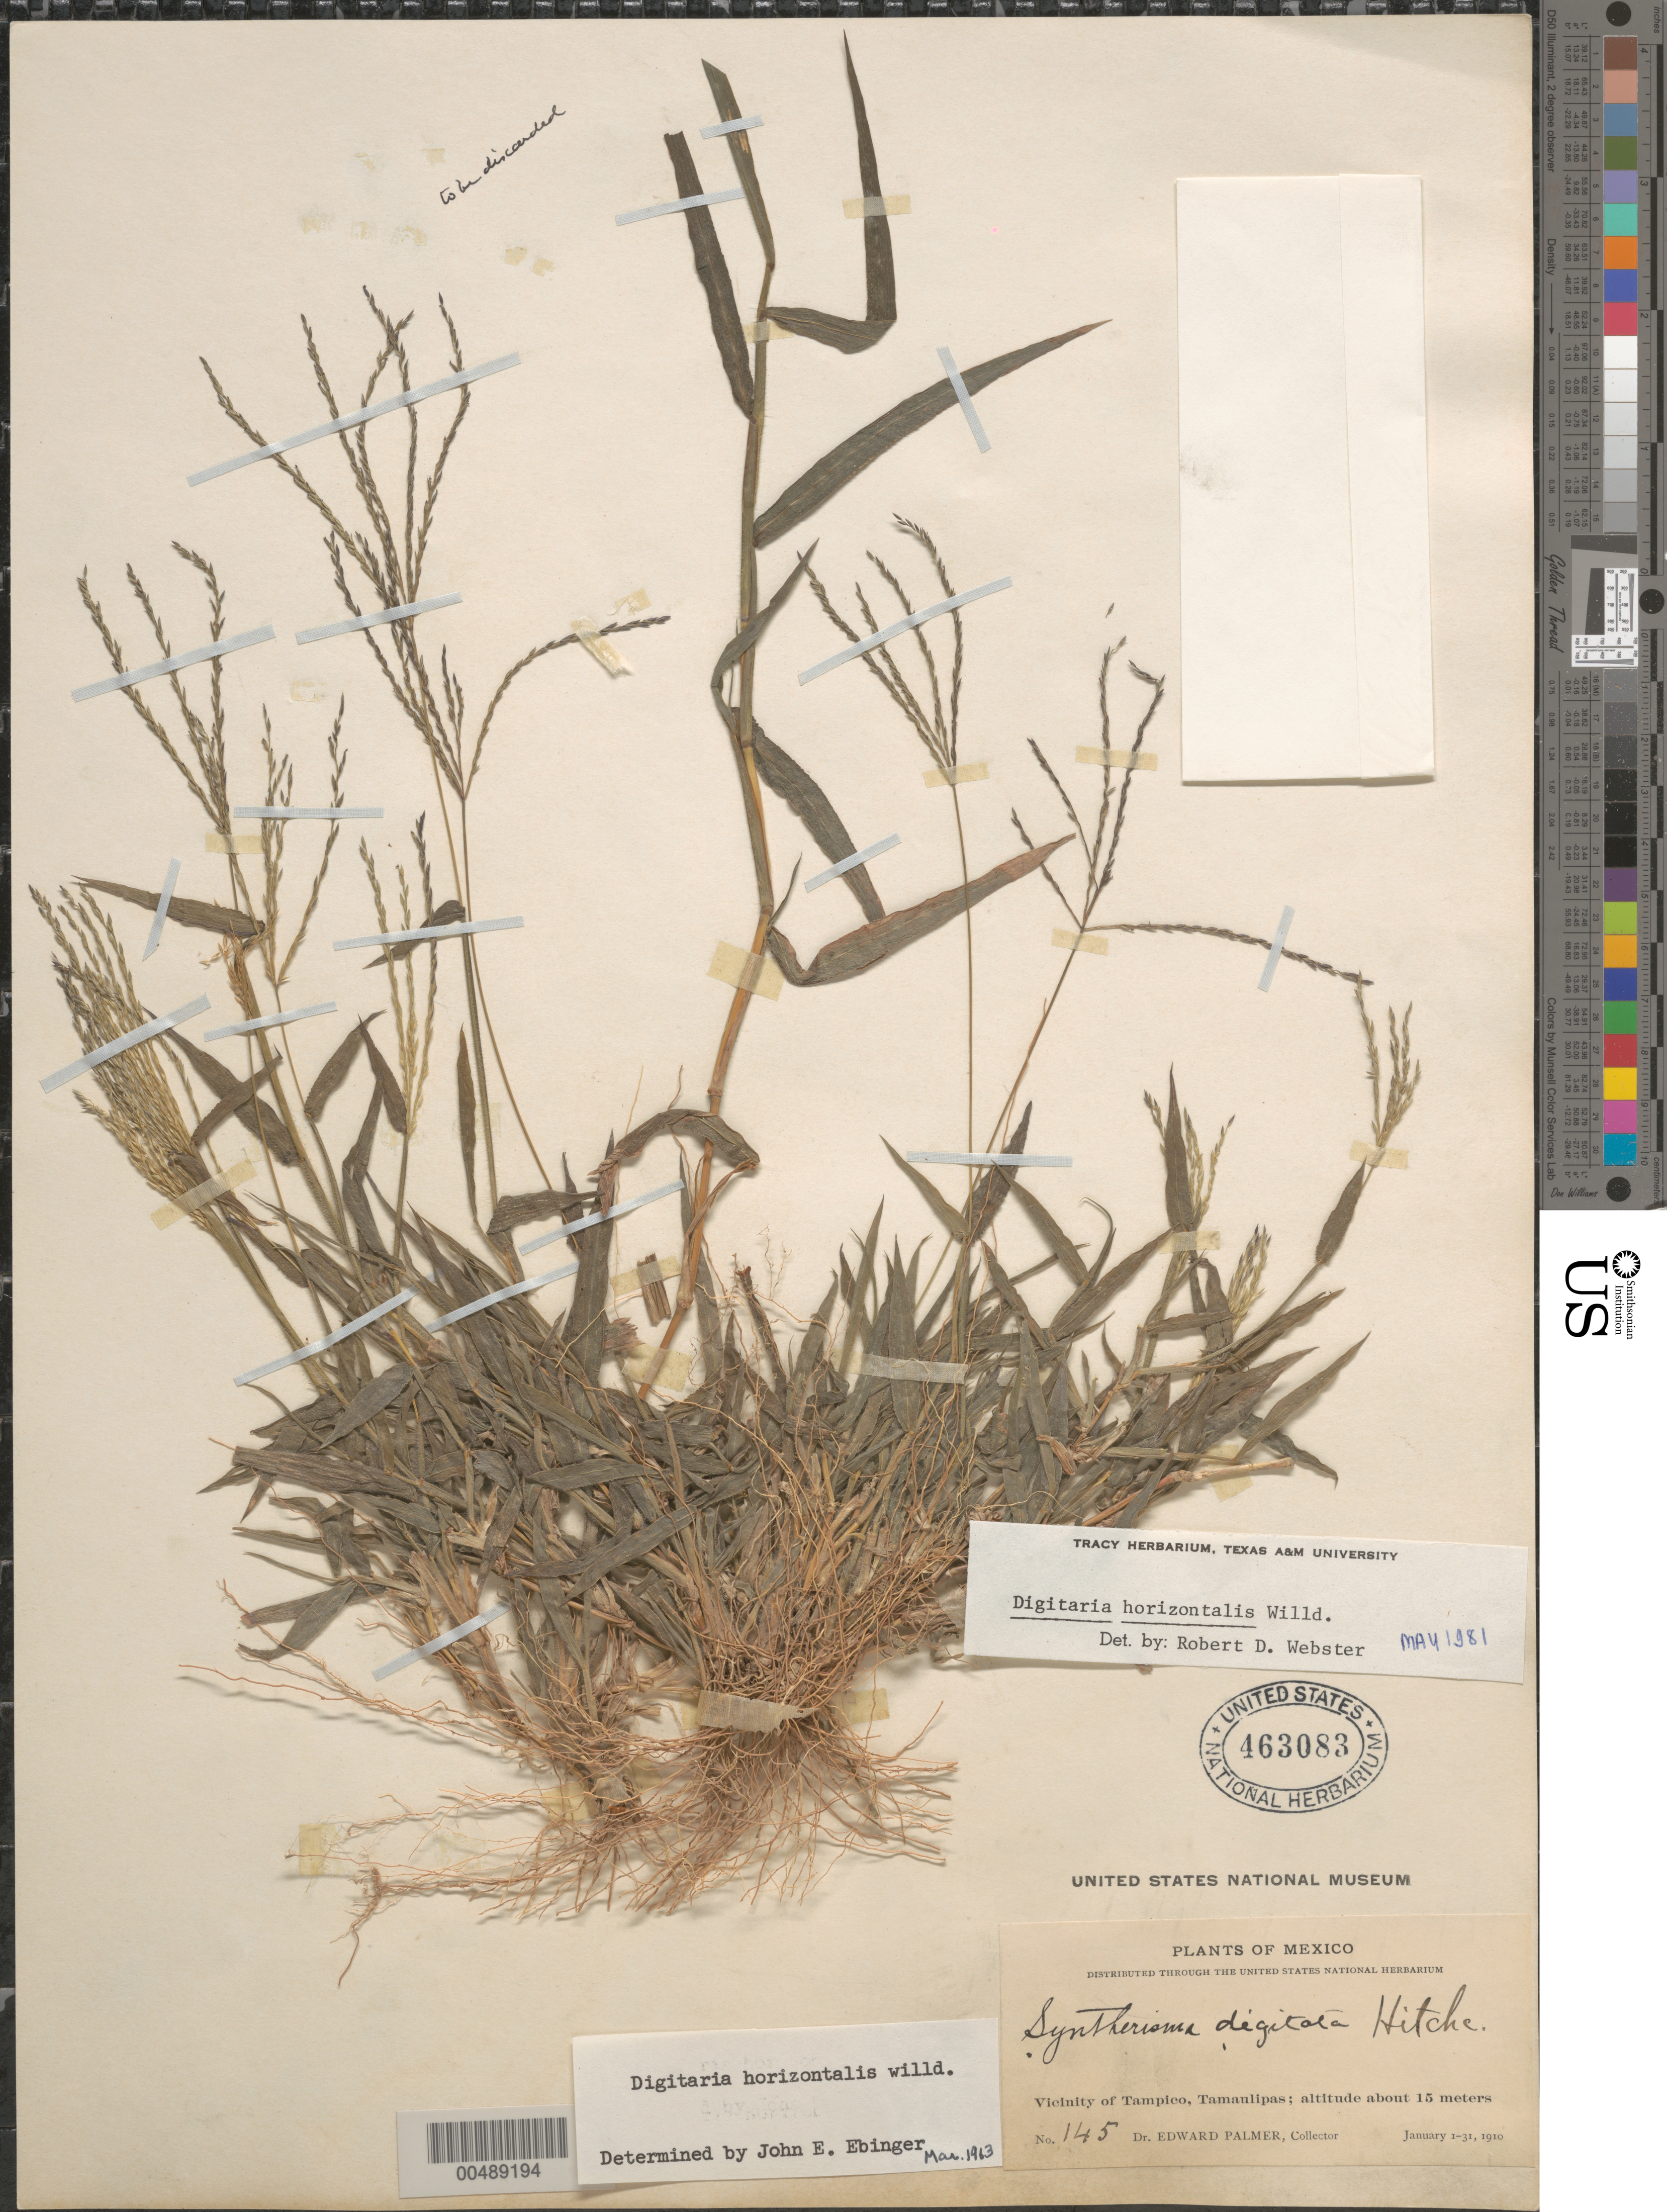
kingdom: Plantae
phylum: Tracheophyta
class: Liliopsida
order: Poales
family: Poaceae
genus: Digitaria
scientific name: Digitaria horizontalis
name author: Willd.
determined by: Webster, Robert D.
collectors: E. Palmer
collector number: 145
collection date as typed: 1 Jan 1910 to 31 Jan 1910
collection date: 1910-01-01/1910-01-31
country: Mexico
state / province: Tamaulipas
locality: Vicinity of Tampico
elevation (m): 15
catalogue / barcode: US 463083